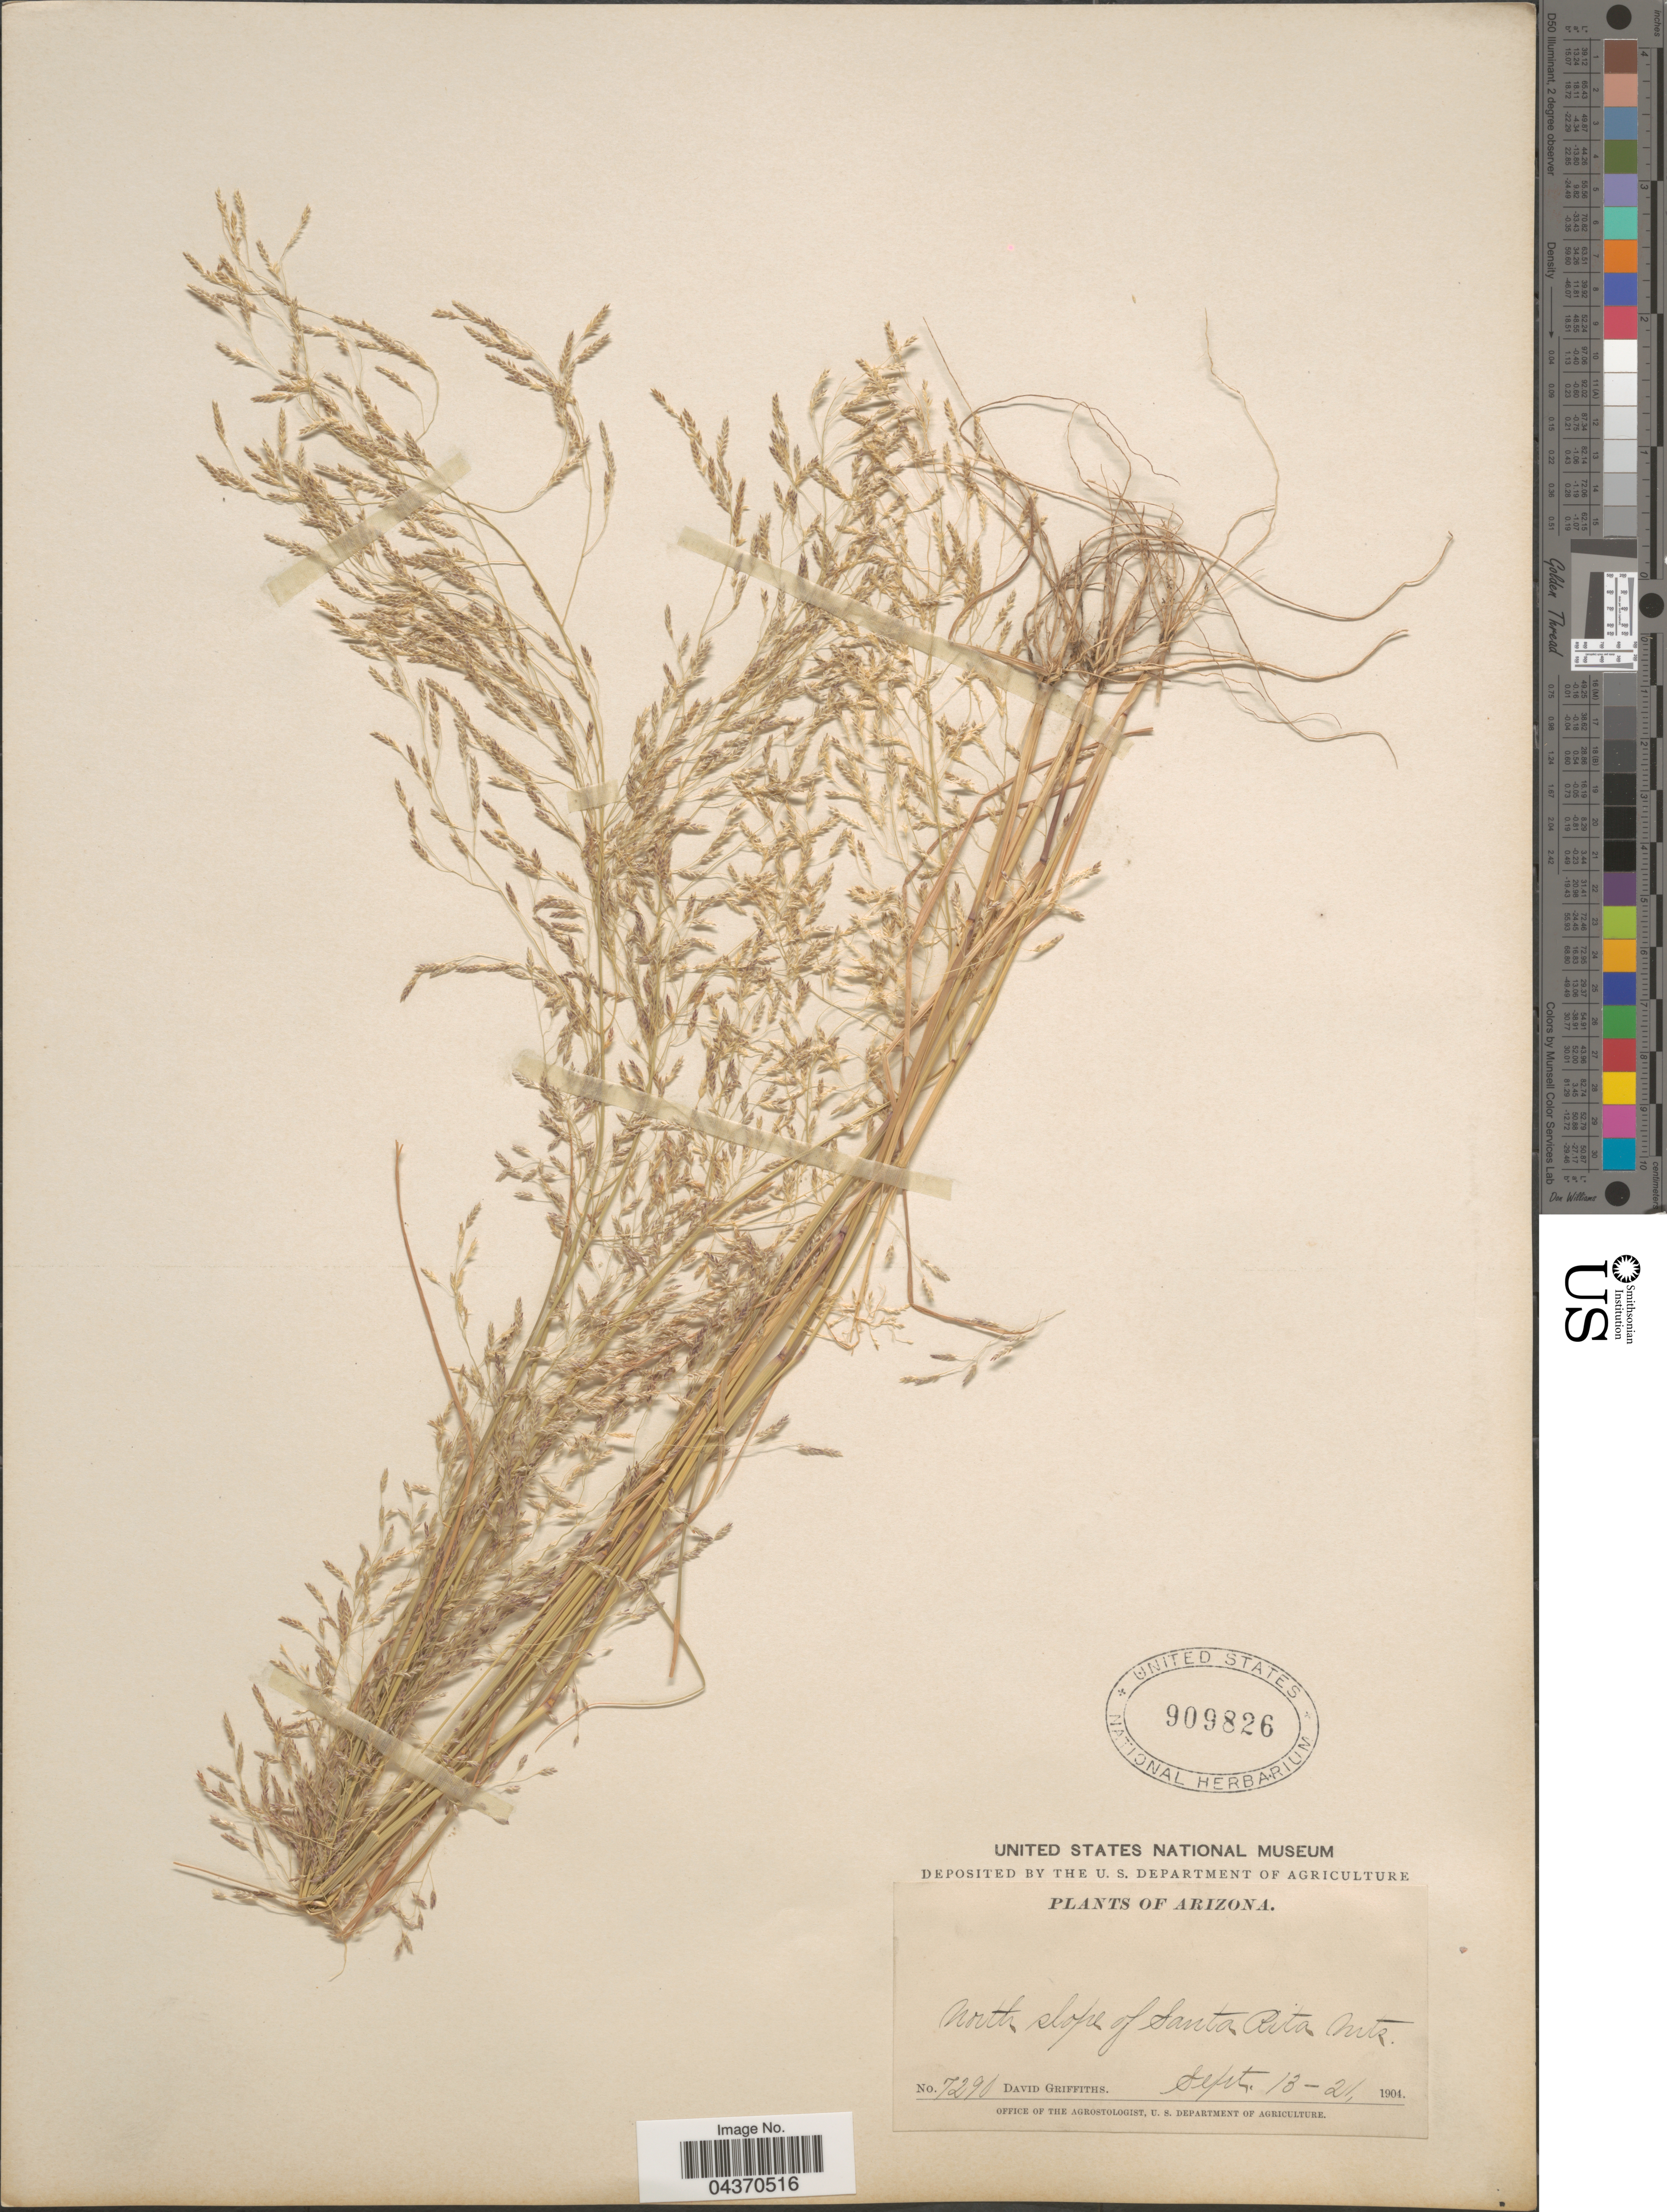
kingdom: Plantae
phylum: Tracheophyta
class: Liliopsida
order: Poales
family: Poaceae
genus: Eragrostis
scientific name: Eragrostis pectinacea var. miserrima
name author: (E. Fourn.) Reeder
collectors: D. Griffiths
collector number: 7290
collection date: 1904-09-13/1904-09-21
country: United States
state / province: Arizona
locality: North slope of Santa Rita Mts.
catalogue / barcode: US 909826